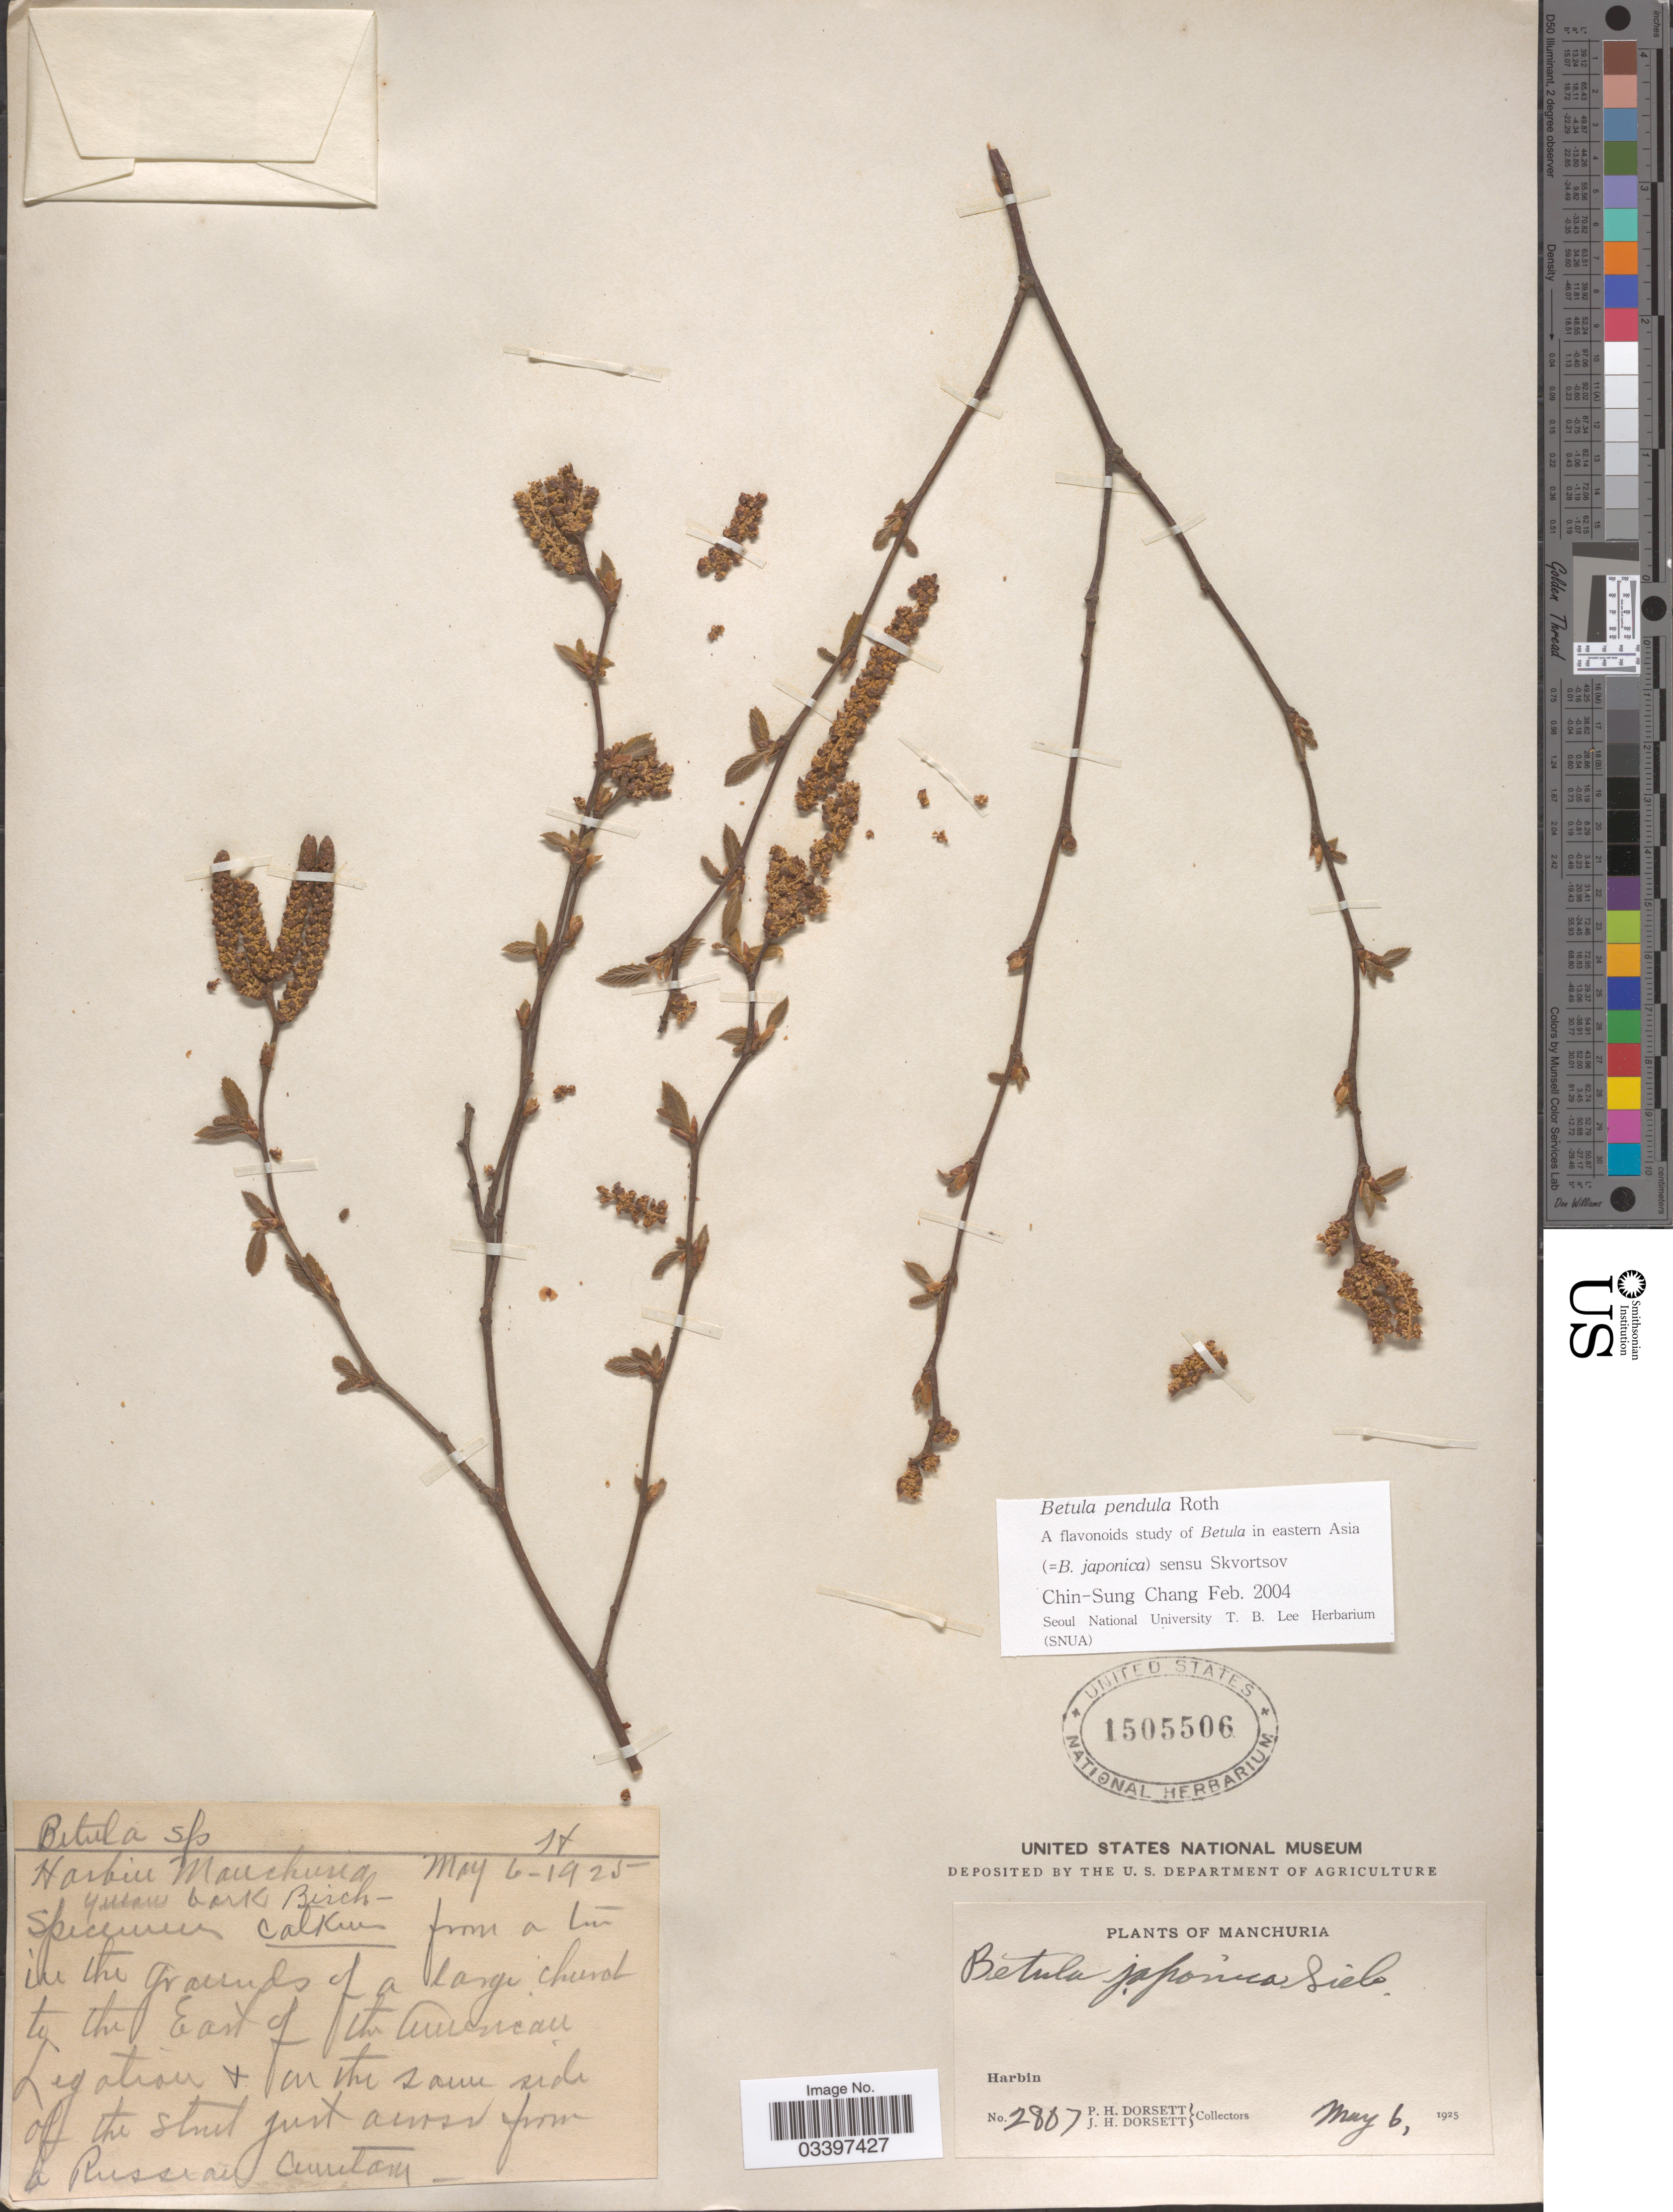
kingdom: Plantae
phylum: Tracheophyta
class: Magnoliopsida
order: Fagales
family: Betulaceae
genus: Betula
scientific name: Betula pendula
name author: Roth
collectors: P. H. Dorsett & J. Dorsett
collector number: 2807*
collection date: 1925-05-06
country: China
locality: Manchuria. Harbin. In the grounds of a large church to the East of the American Legation & on the same side of the street just across from a Russian cemetary [interpreted].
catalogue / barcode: US 1505506